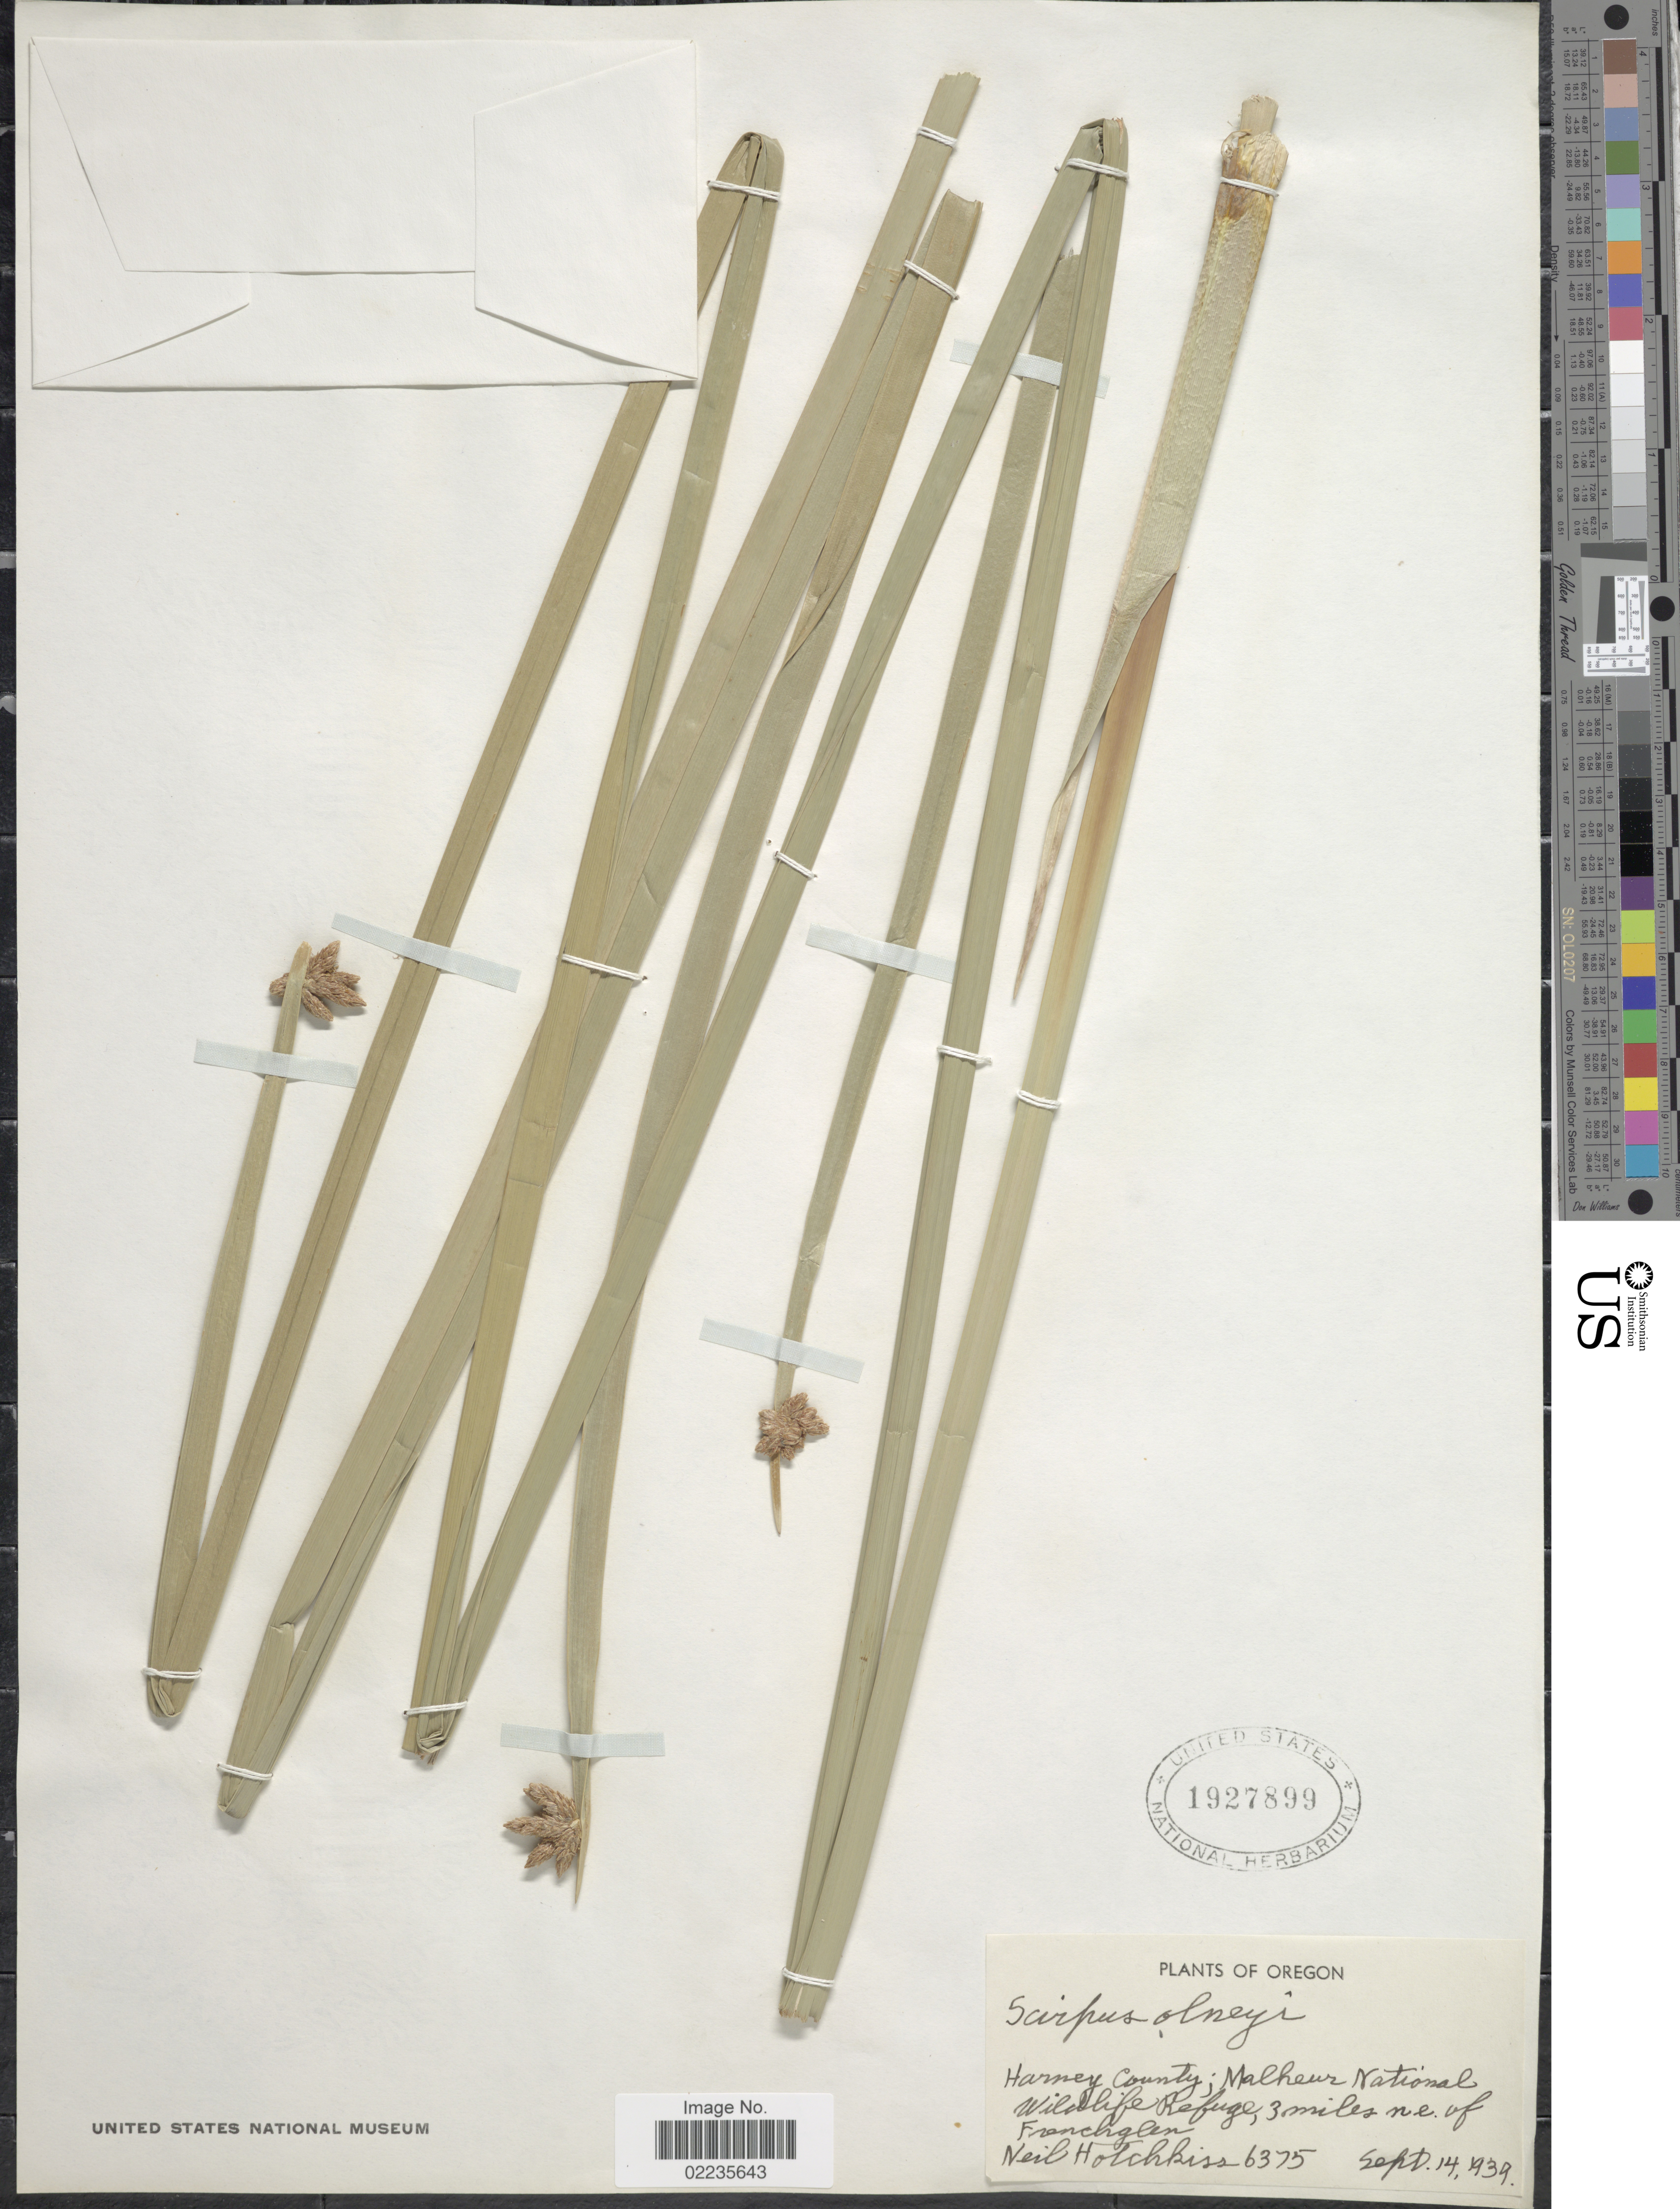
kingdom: Plantae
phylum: Tracheophyta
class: Liliopsida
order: Poales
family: Cyperaceae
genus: Schoenoplectus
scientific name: Schoenoplectus americanus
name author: (Pers.) Volkart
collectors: N. Hotchkiss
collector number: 6375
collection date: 1939-09-14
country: United States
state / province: Oregon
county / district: Harney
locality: Harney County, Malheur National Wilflife Refuge, 3 miles n.e. of Frenchglen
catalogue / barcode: US 1927899